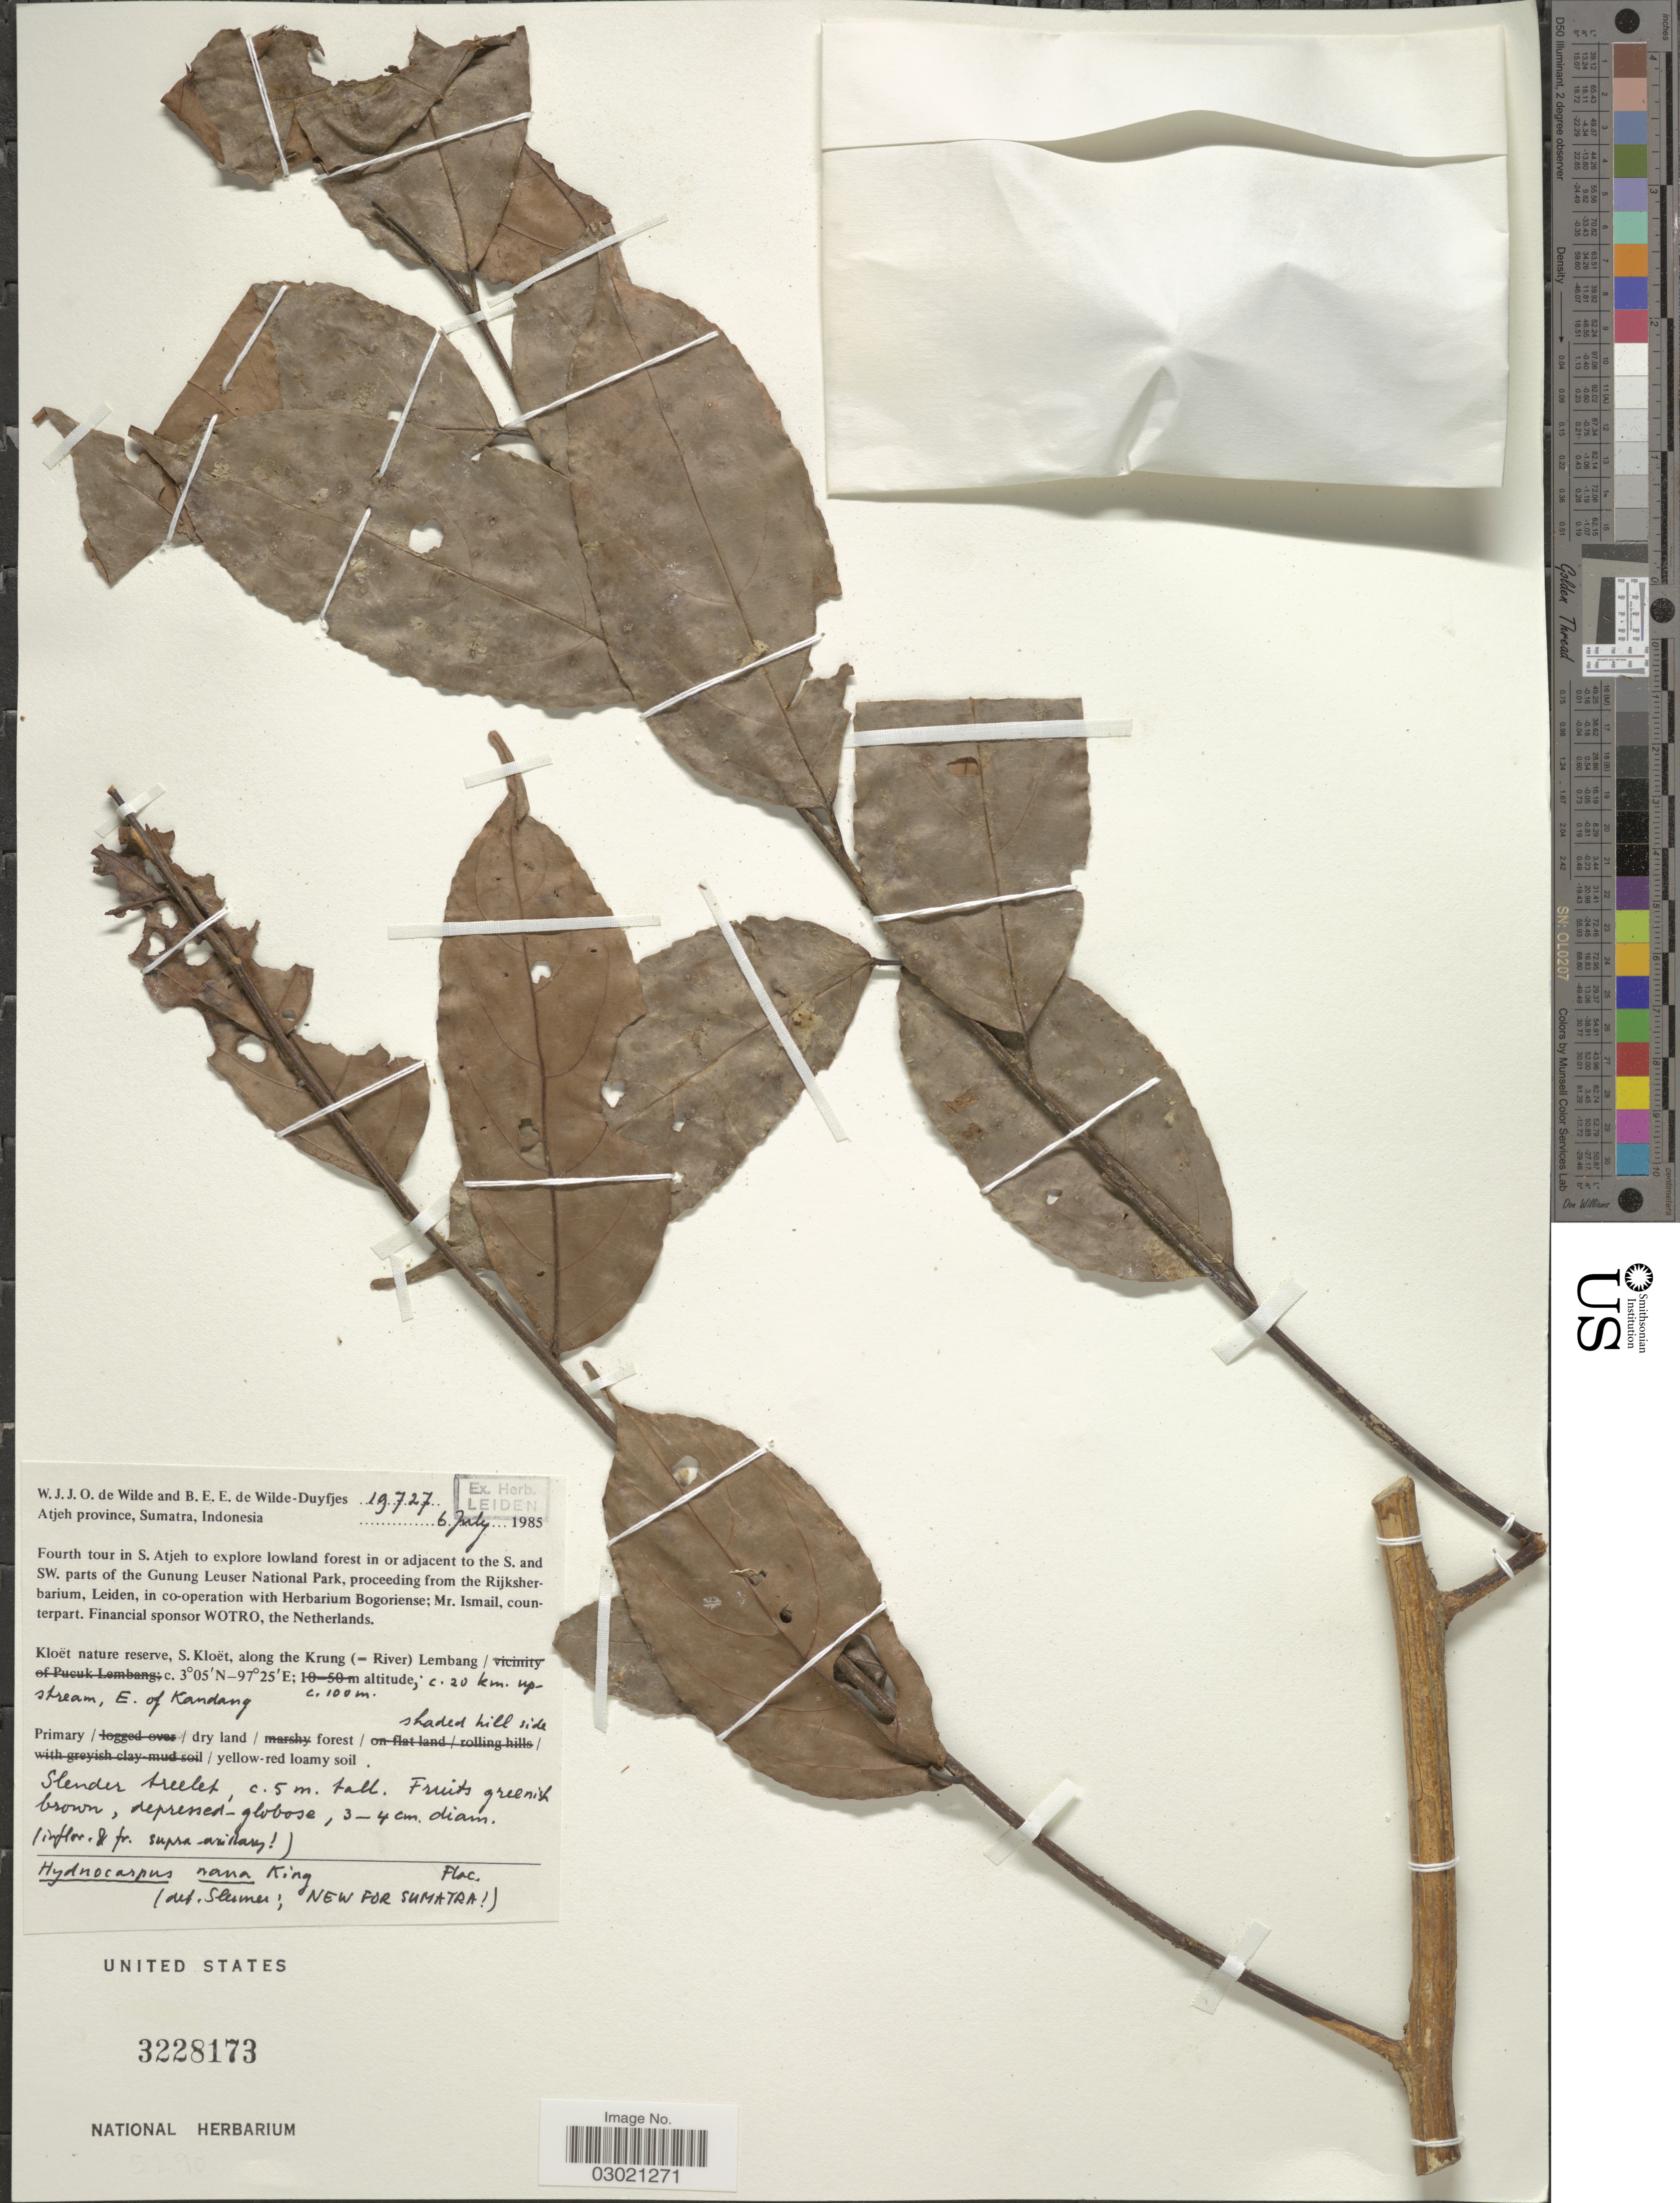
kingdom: Plantae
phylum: Tracheophyta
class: Magnoliopsida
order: Malpighiales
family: Achariaceae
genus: Hydnocarpus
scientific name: Hydnocarpus nanus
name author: King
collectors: W. J. de Wilde & B. E. de Wilde-Duyfjes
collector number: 19727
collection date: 1985-07-06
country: Indonesia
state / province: Sumatra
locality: Atjeh province, Fourth tour in S. Atjeh to explore lowland forest in or adjacent to the S. and SW. parts of the Gunung Leuser National Park. Kloët nature reserve, S. Kloët, along the Krung (=River) Lembang/ c. 20 km. upstream, E. of Kandang.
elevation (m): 100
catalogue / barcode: US 3228173